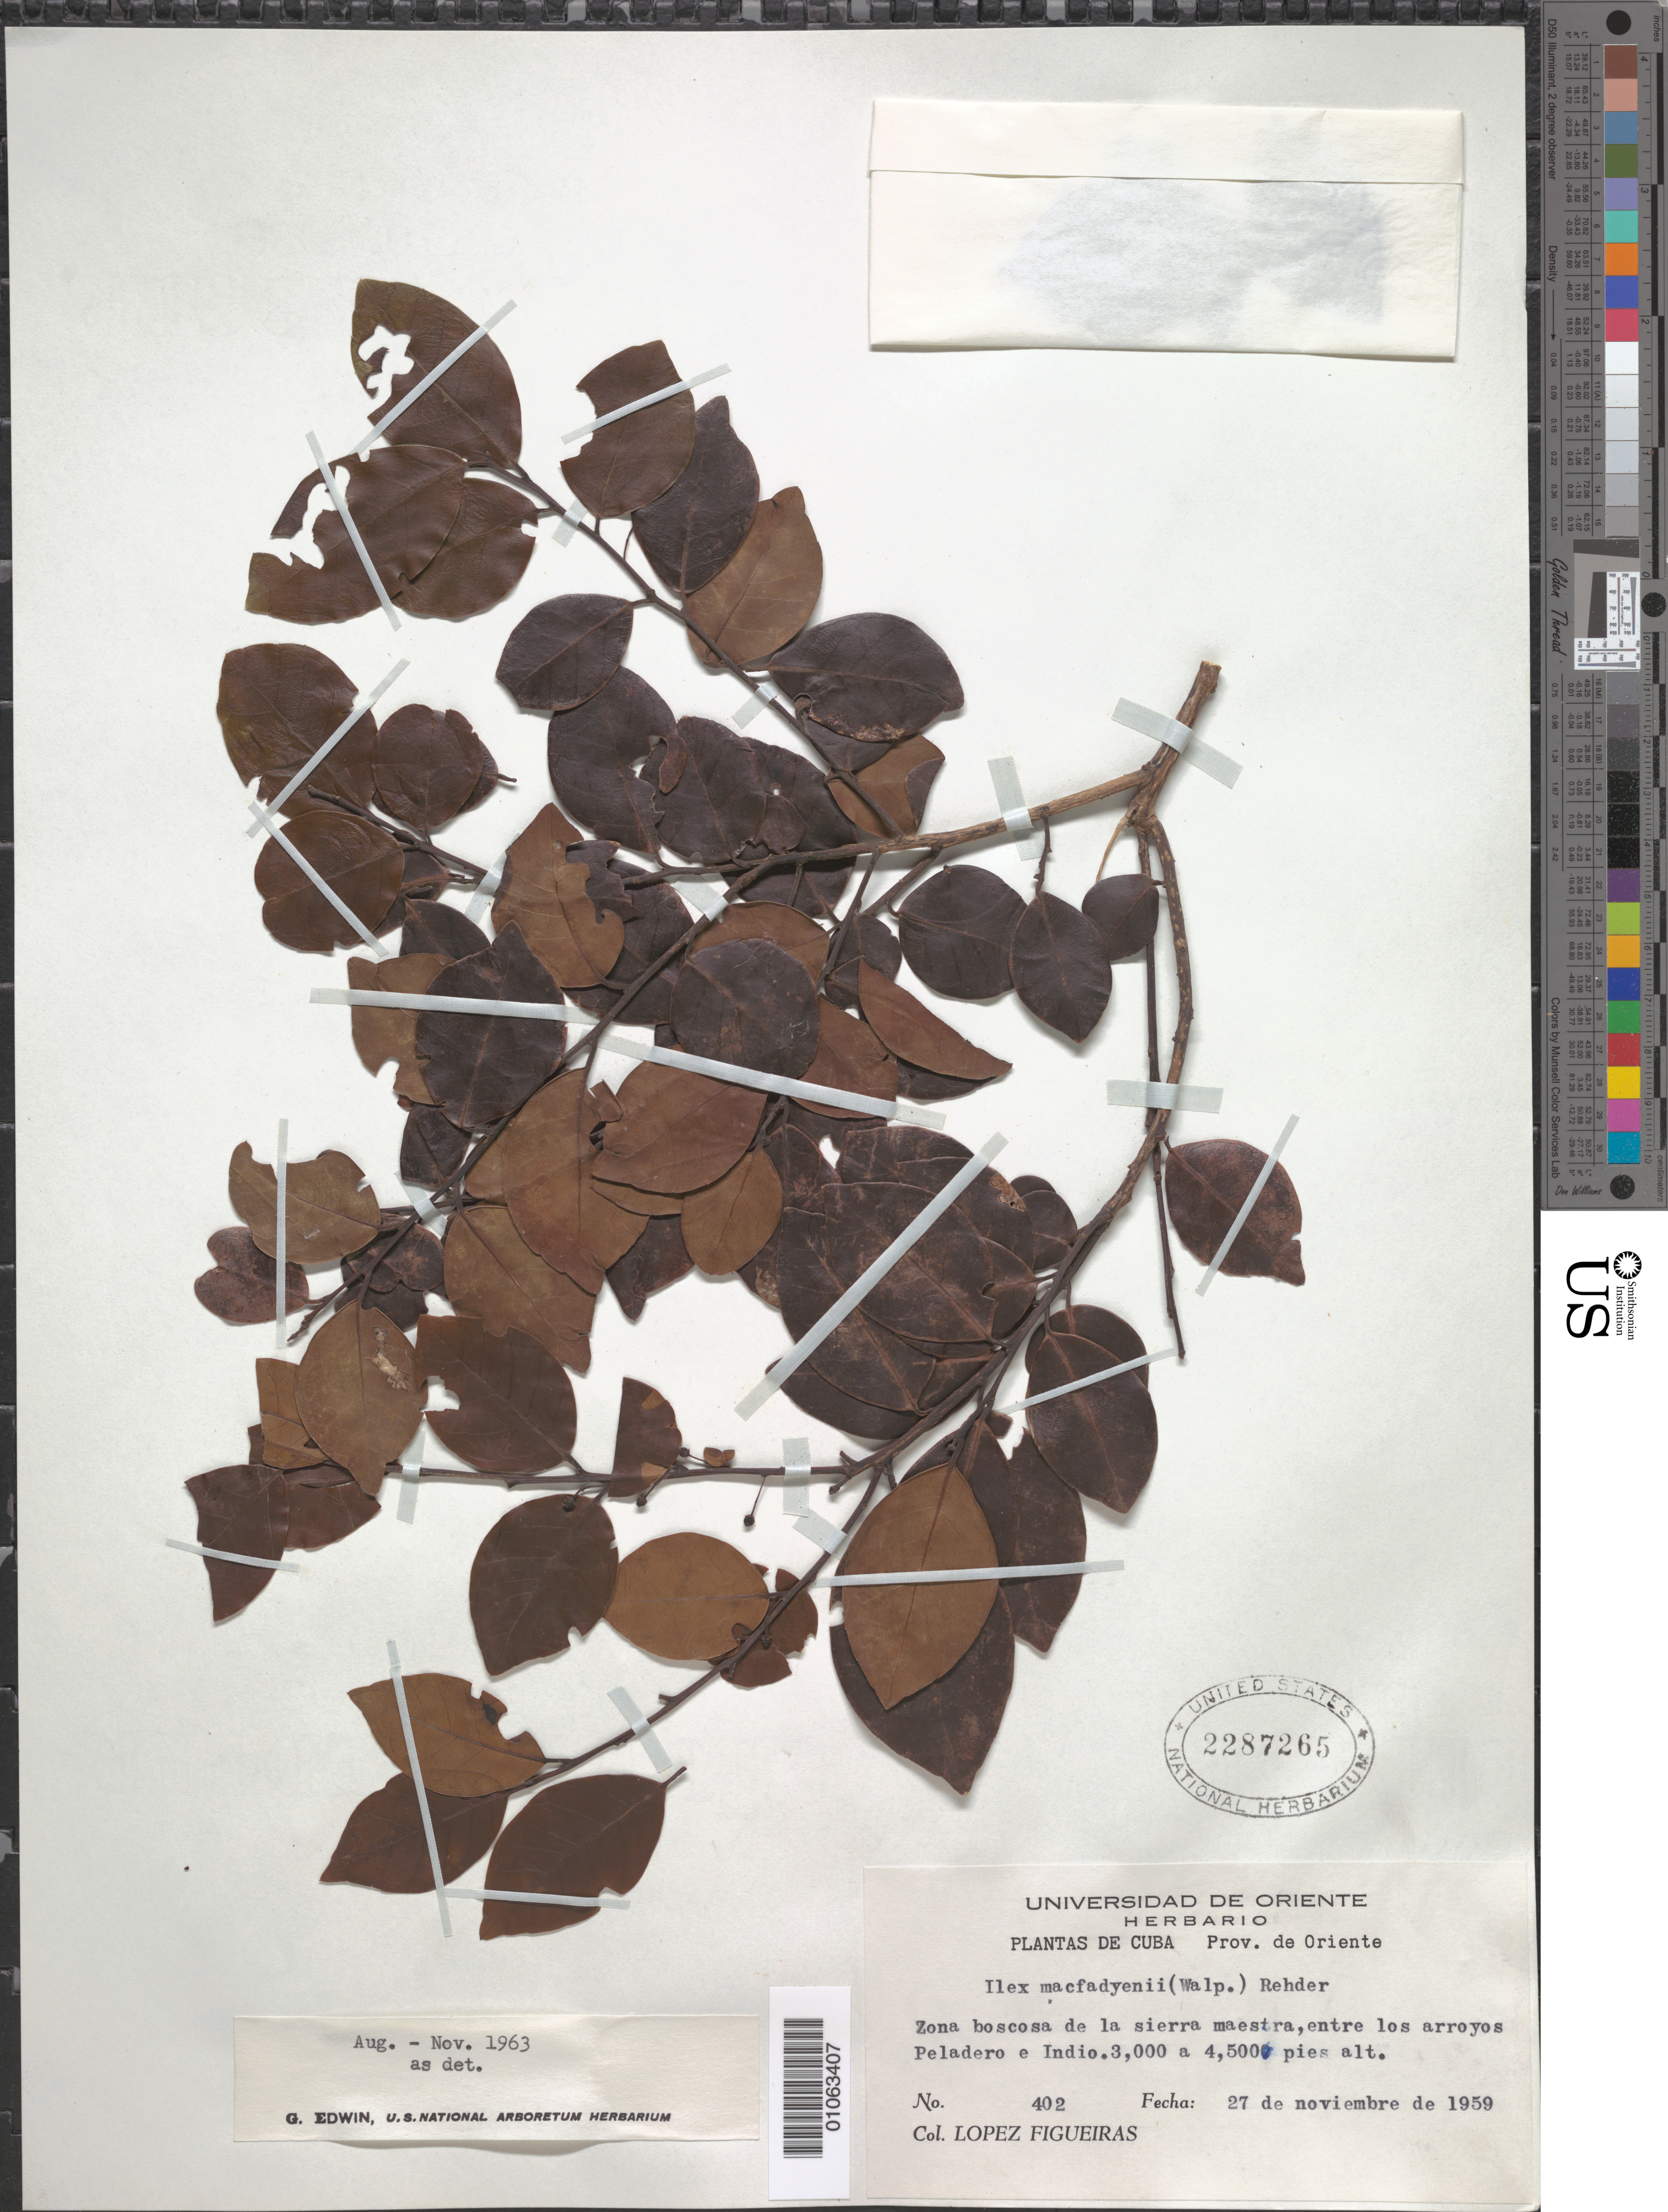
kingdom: Plantae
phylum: Tracheophyta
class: Magnoliopsida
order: Aquifoliales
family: Aquifoliaceae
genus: Ilex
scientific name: Ilex macfadyenii var. macfadyenii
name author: (Walp.) Rehder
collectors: M. López Figueiras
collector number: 402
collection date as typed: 27 Nov 1959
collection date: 1959-11-27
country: Cuba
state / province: Oriente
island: Cuba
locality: Zona boscosa de la Sierra Maestra, entre los arroyos Peladero e Indio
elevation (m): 914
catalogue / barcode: US 2287265